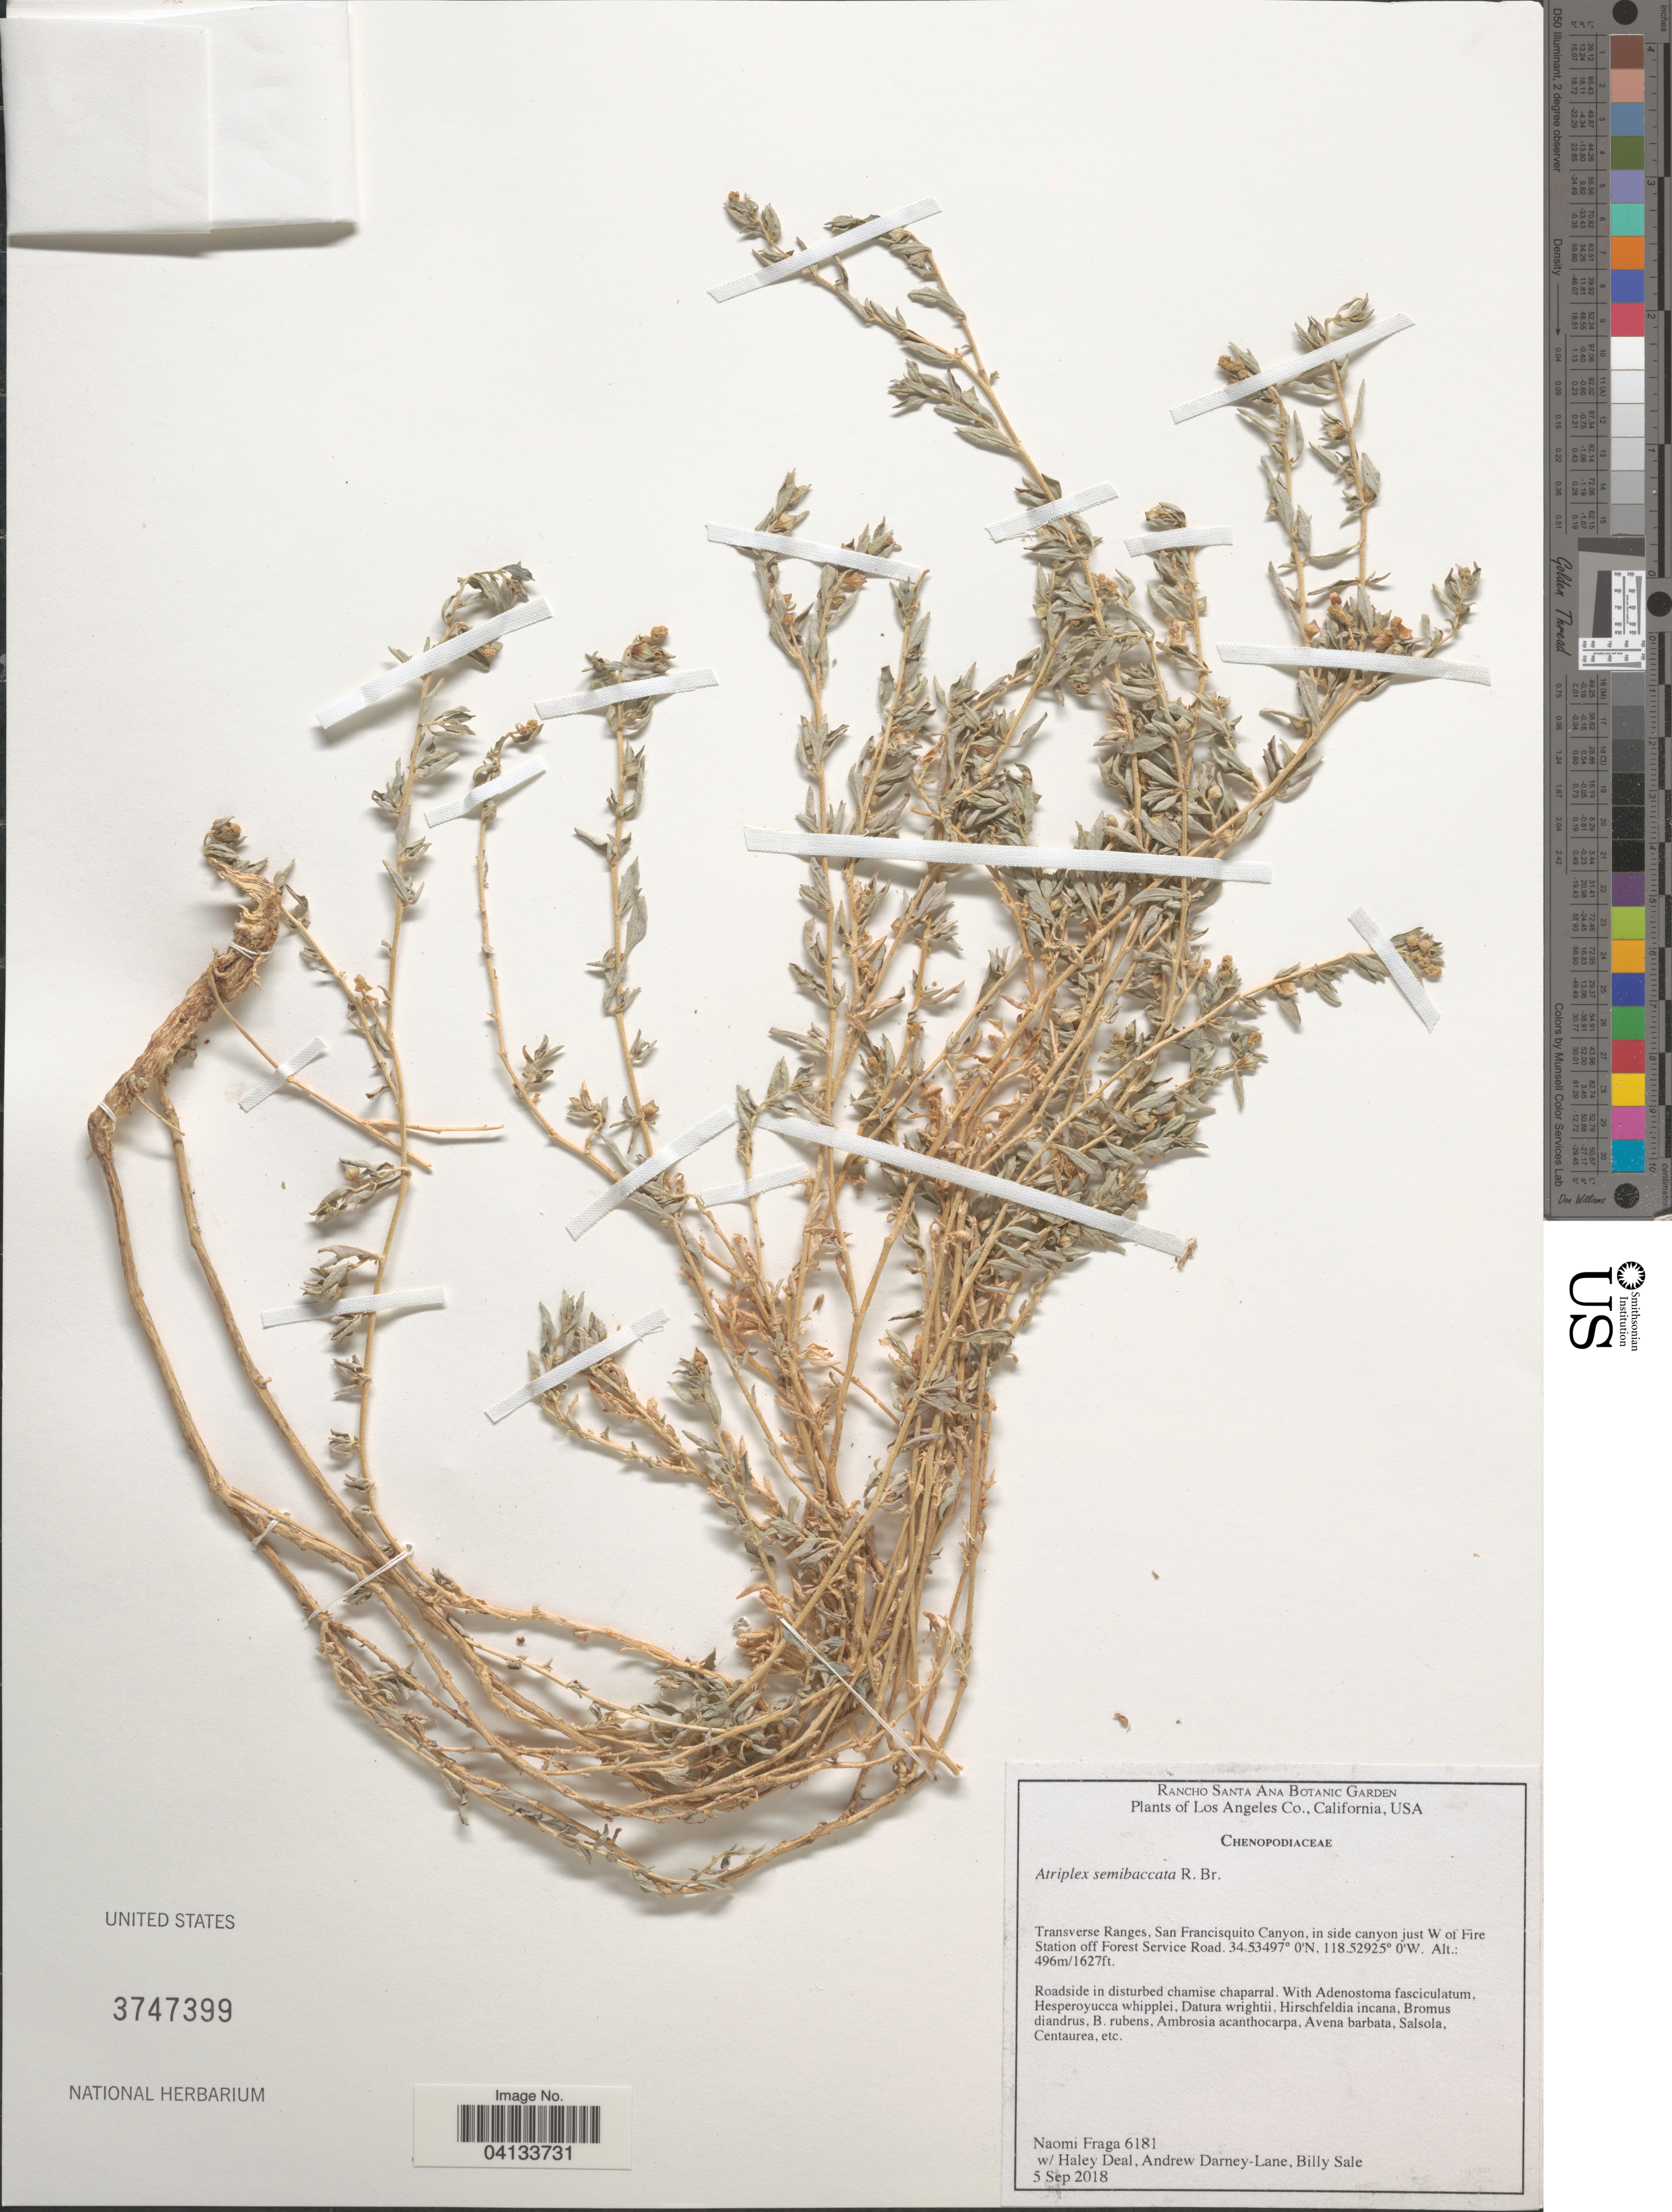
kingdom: Plantae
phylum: Tracheophyta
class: Magnoliopsida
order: Caryophyllales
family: Amaranthaceae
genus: Atriplex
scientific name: Atriplex semibaccata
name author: R. Br.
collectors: N. Fraga, H. Deal, A. Darney-Lane & B. Sale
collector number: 6181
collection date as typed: Transcribed d/m/y: 5/9/2018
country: United States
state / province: California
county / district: Los Angeles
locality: Los Angeles Co. Transverse Ranges, San Francisquito Canyon, in side canyon just W of Fire Station off Forest Service Road.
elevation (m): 496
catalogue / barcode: US 3747399